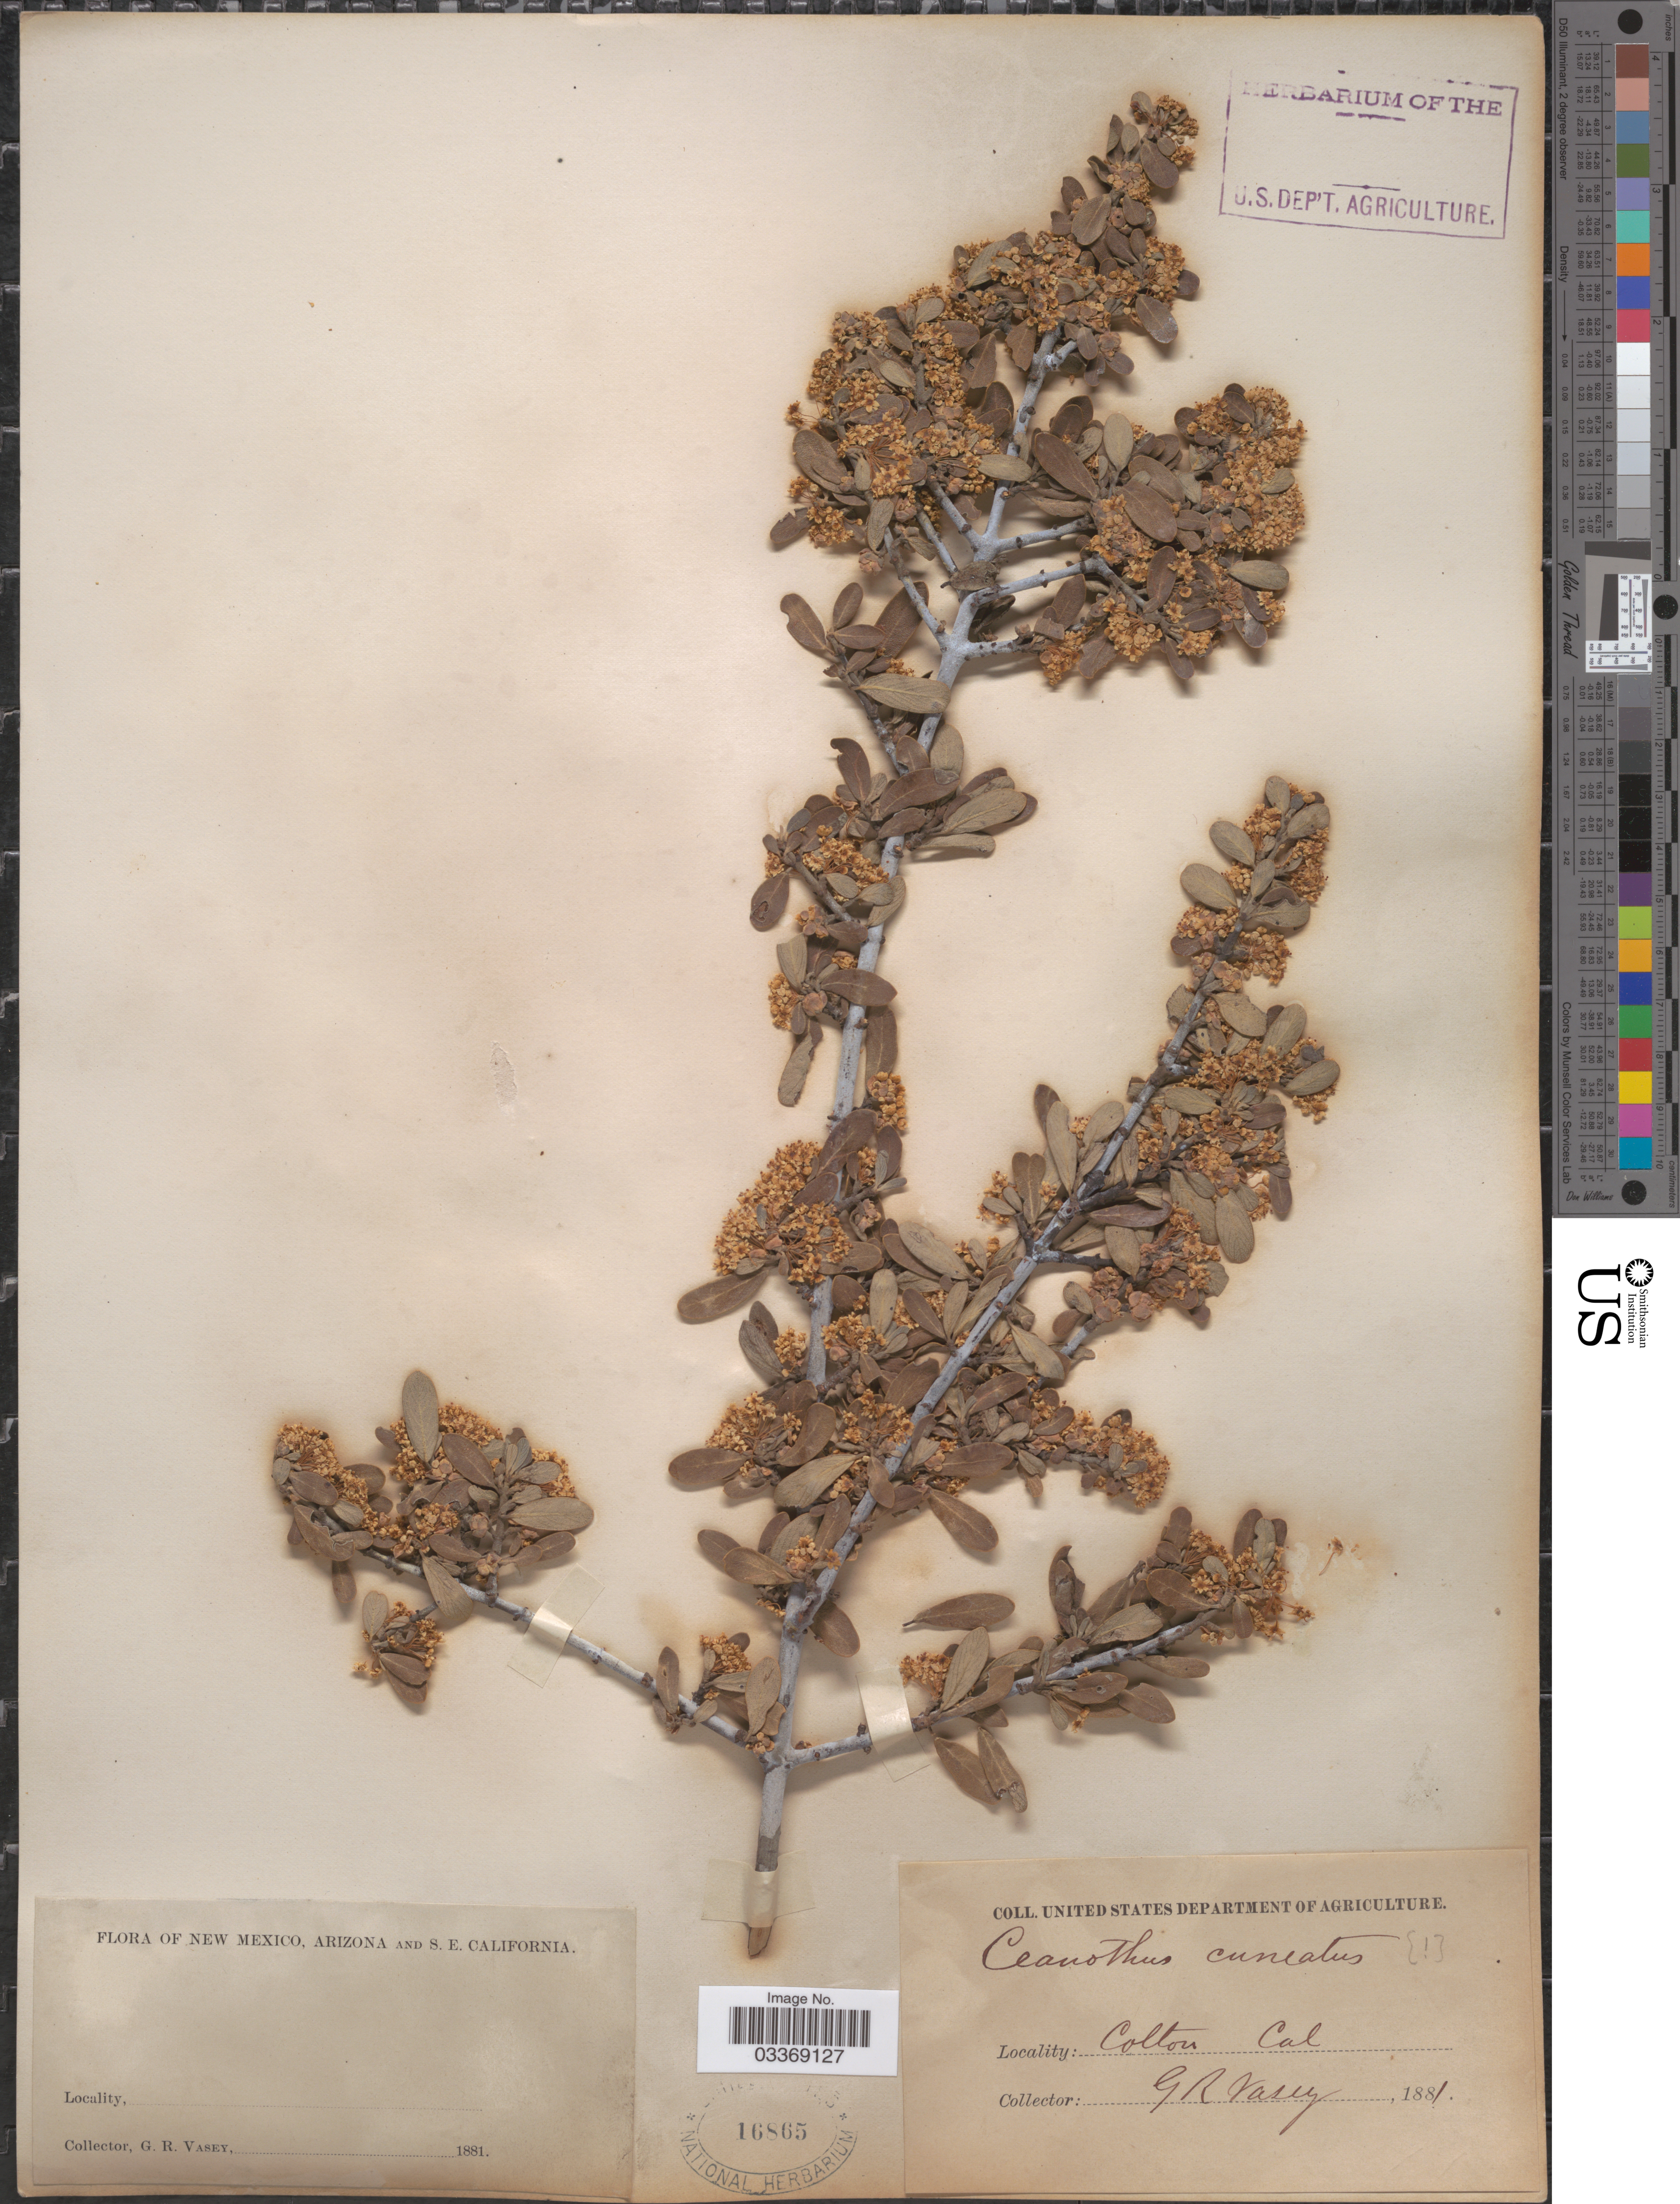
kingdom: Plantae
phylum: Tracheophyta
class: Magnoliopsida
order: Rosales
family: Rhamnaceae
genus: Ceanothus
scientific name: Ceanothus cuneatus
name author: (Hook.) Nutt.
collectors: G. R. Vasey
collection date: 1881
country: United States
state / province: California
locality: Colton.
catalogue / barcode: US 16865